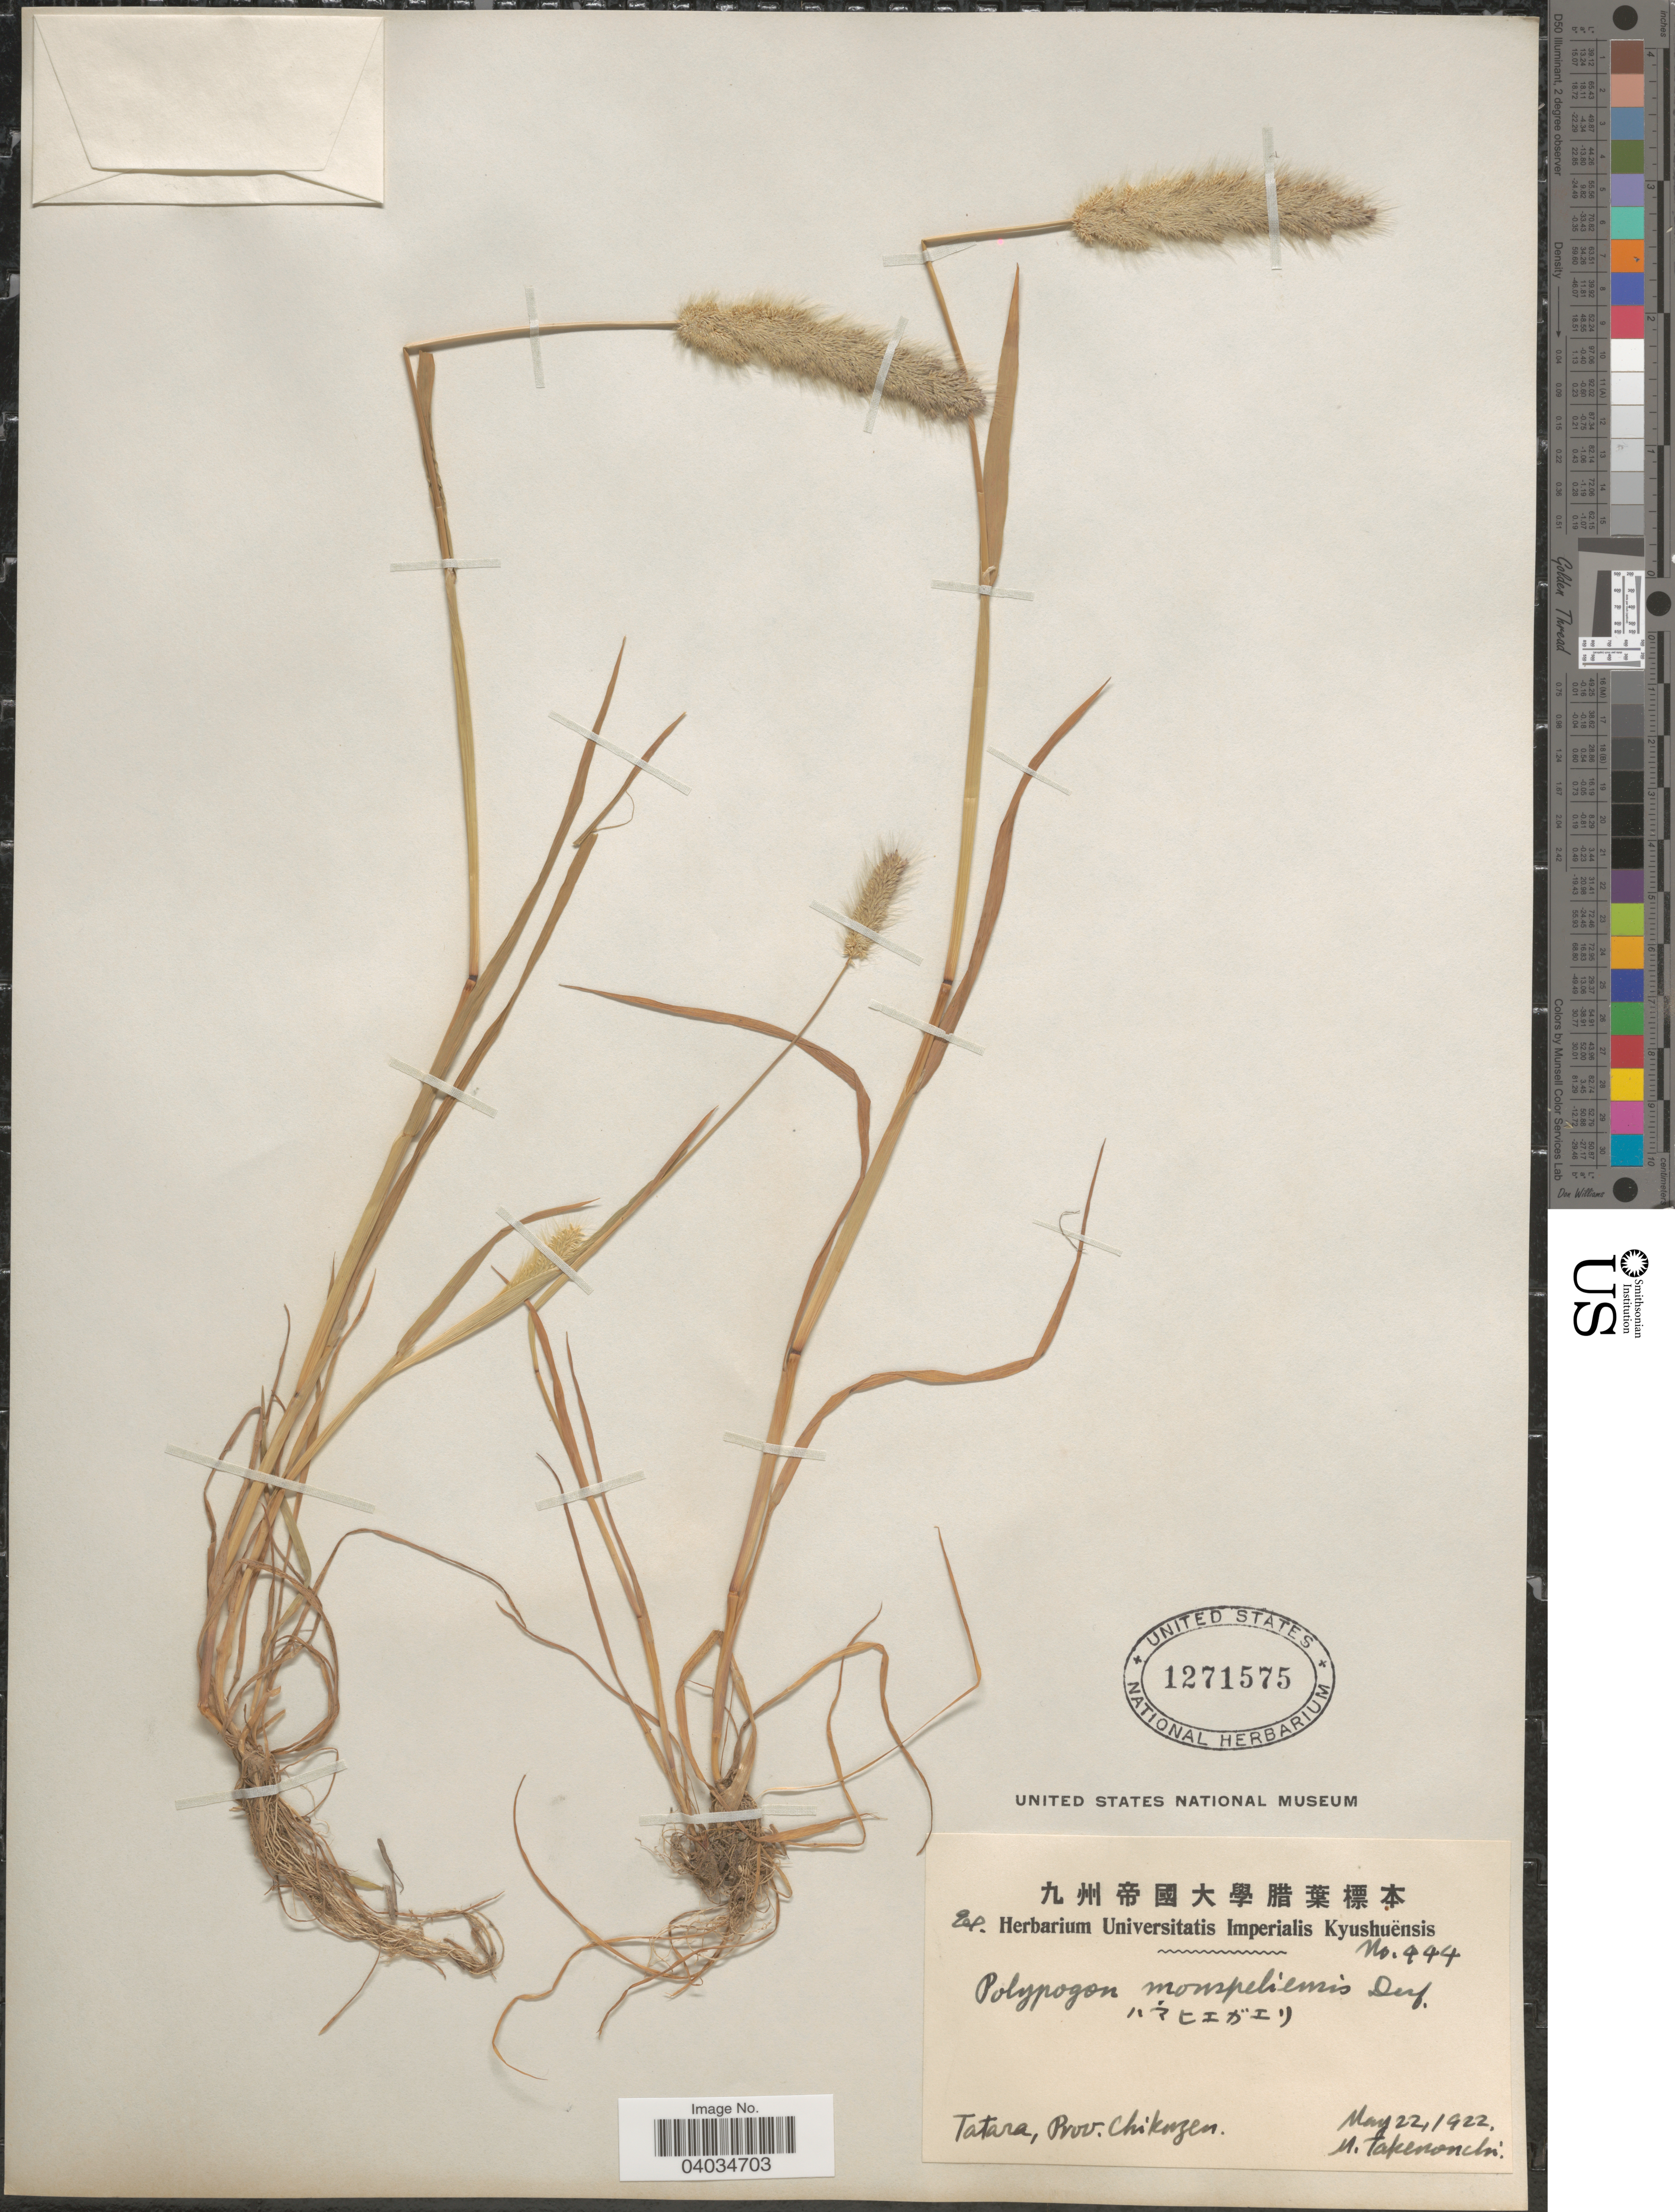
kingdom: Plantae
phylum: Tracheophyta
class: Liliopsida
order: Poales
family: Poaceae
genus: Polypogon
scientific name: Polypogon monspeliensis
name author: (L.) Desf.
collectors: M. Takenouchi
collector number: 444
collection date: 1922-05-22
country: Japan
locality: Tatara, Prov. Chikuzen.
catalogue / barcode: US 1271575